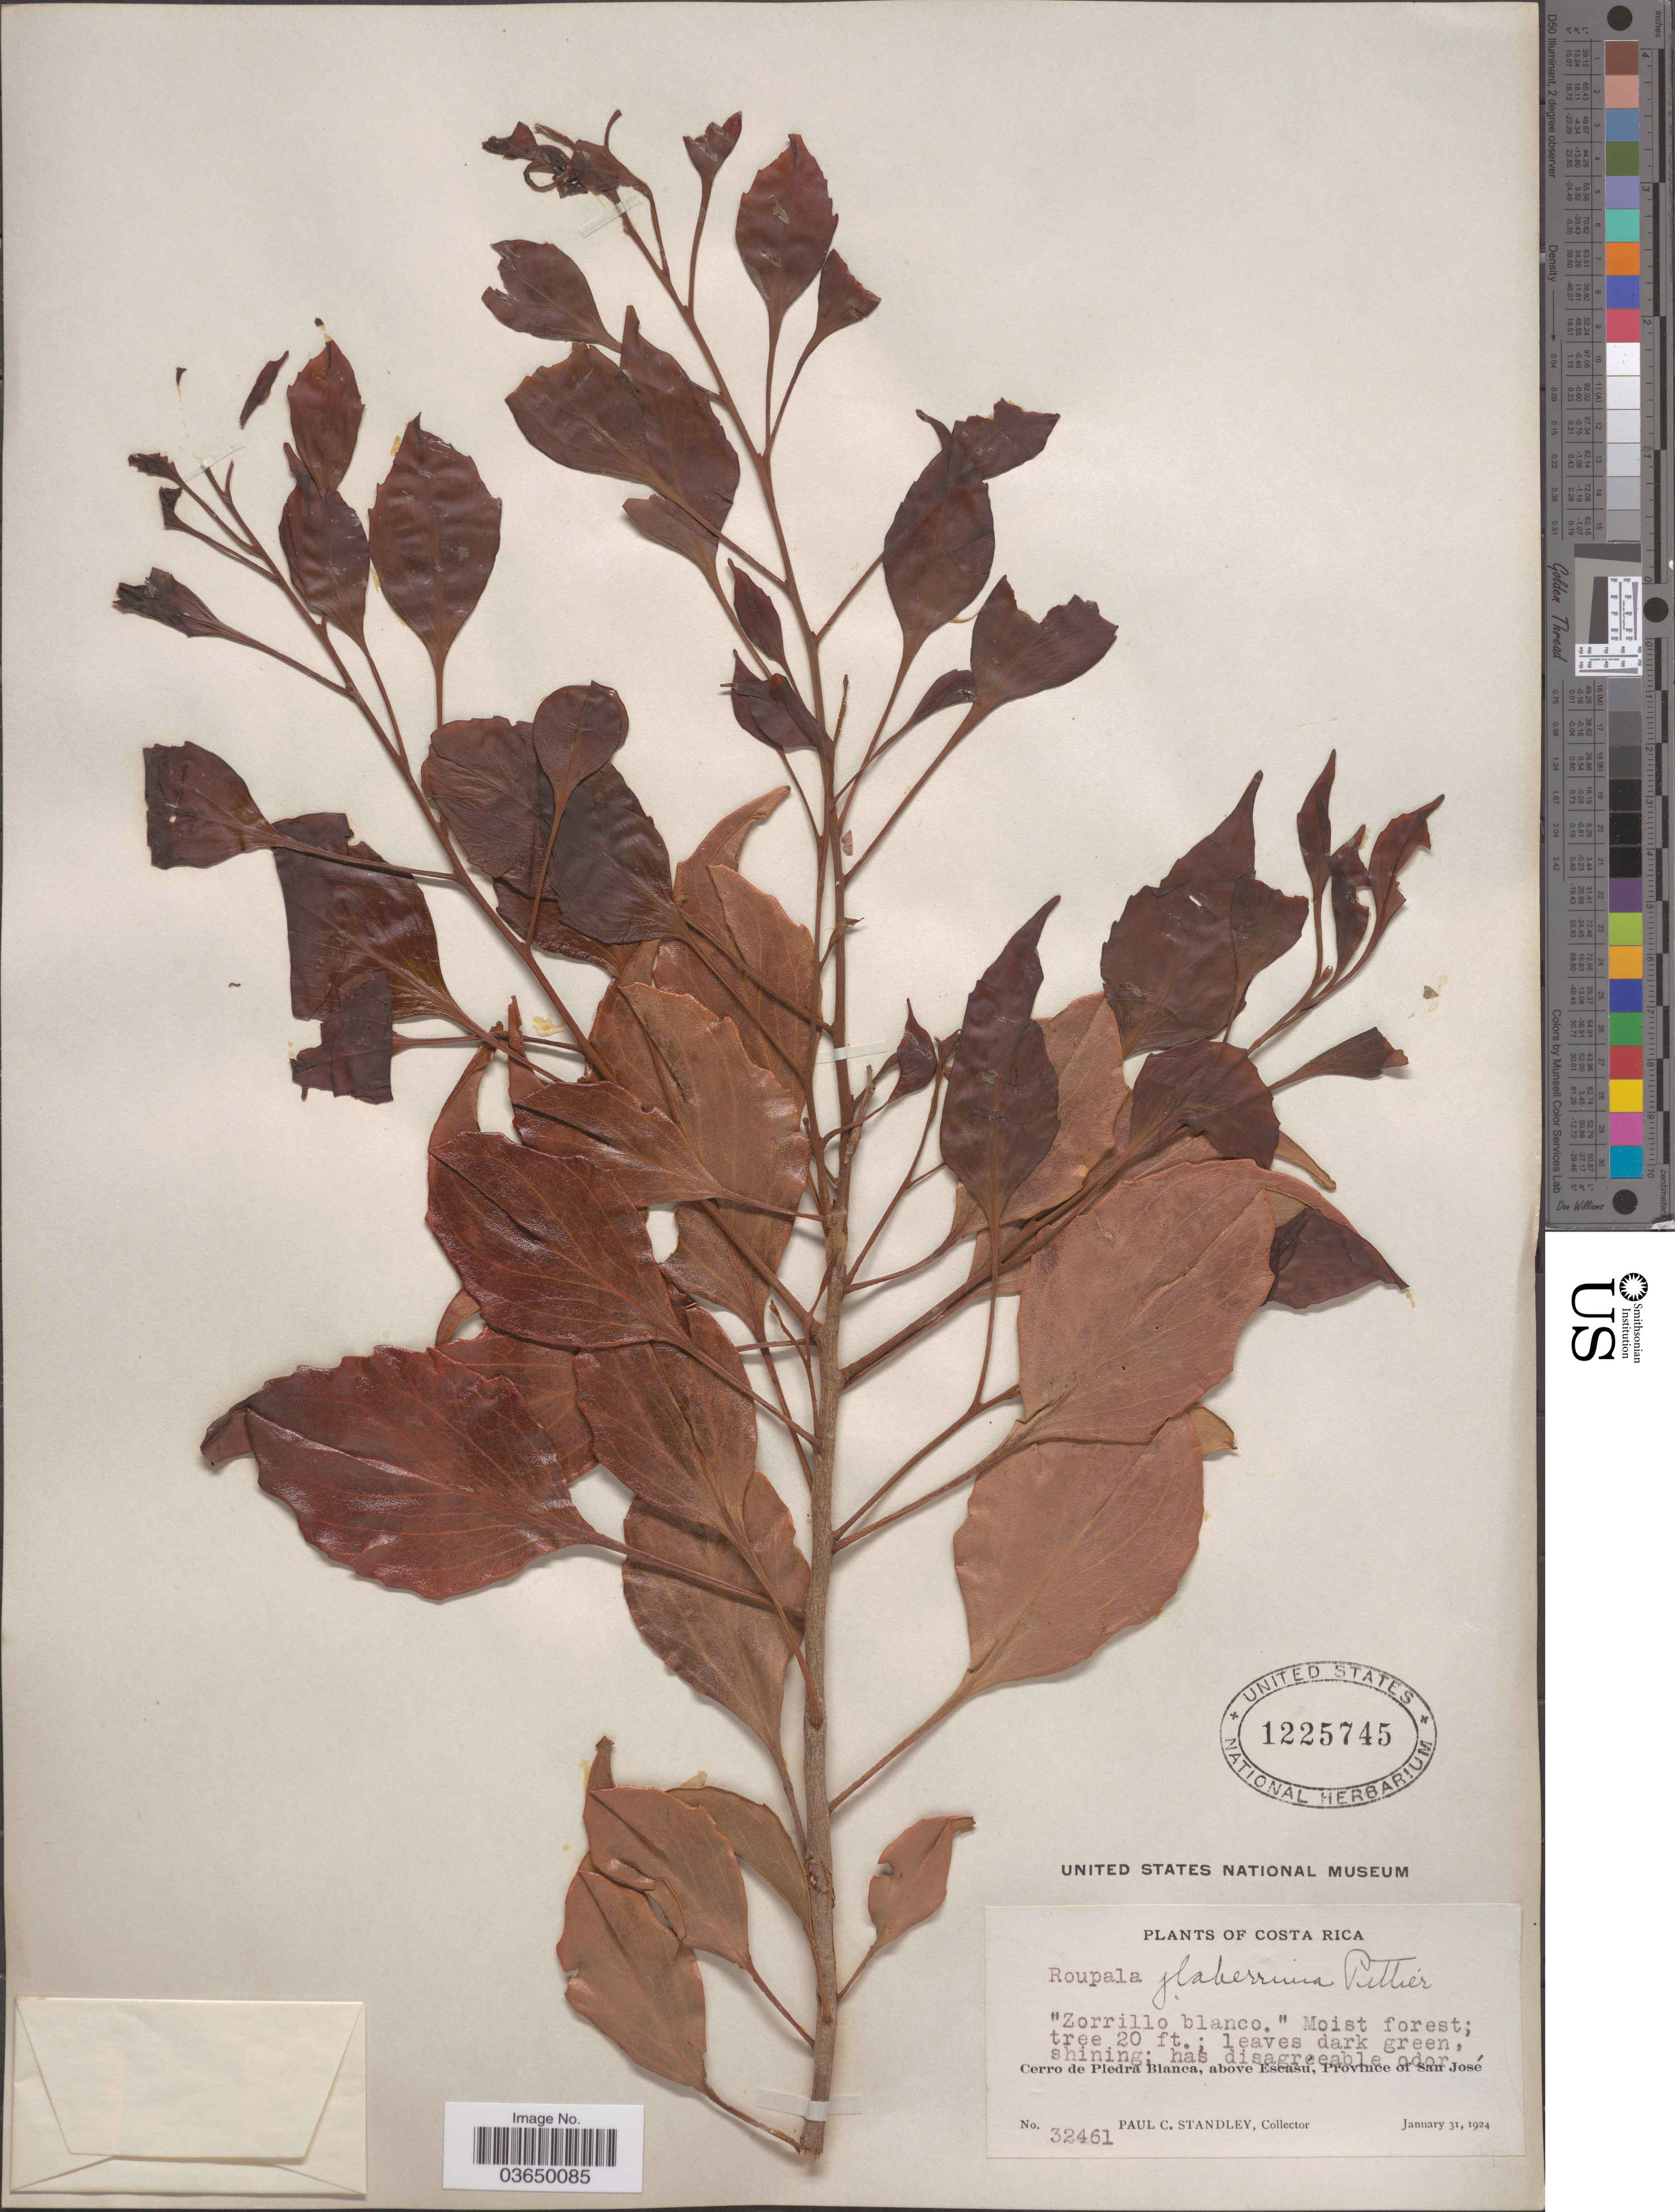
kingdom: Plantae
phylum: Tracheophyta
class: Magnoliopsida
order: Proteales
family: Proteaceae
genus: Roupala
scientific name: Roupala glaberrima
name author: Pittier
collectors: P. C. Standley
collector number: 32461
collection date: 1924-01-31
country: Costa Rica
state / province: San José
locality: Cerro de Piedra Blanca, above Escasú.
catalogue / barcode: US 1225745